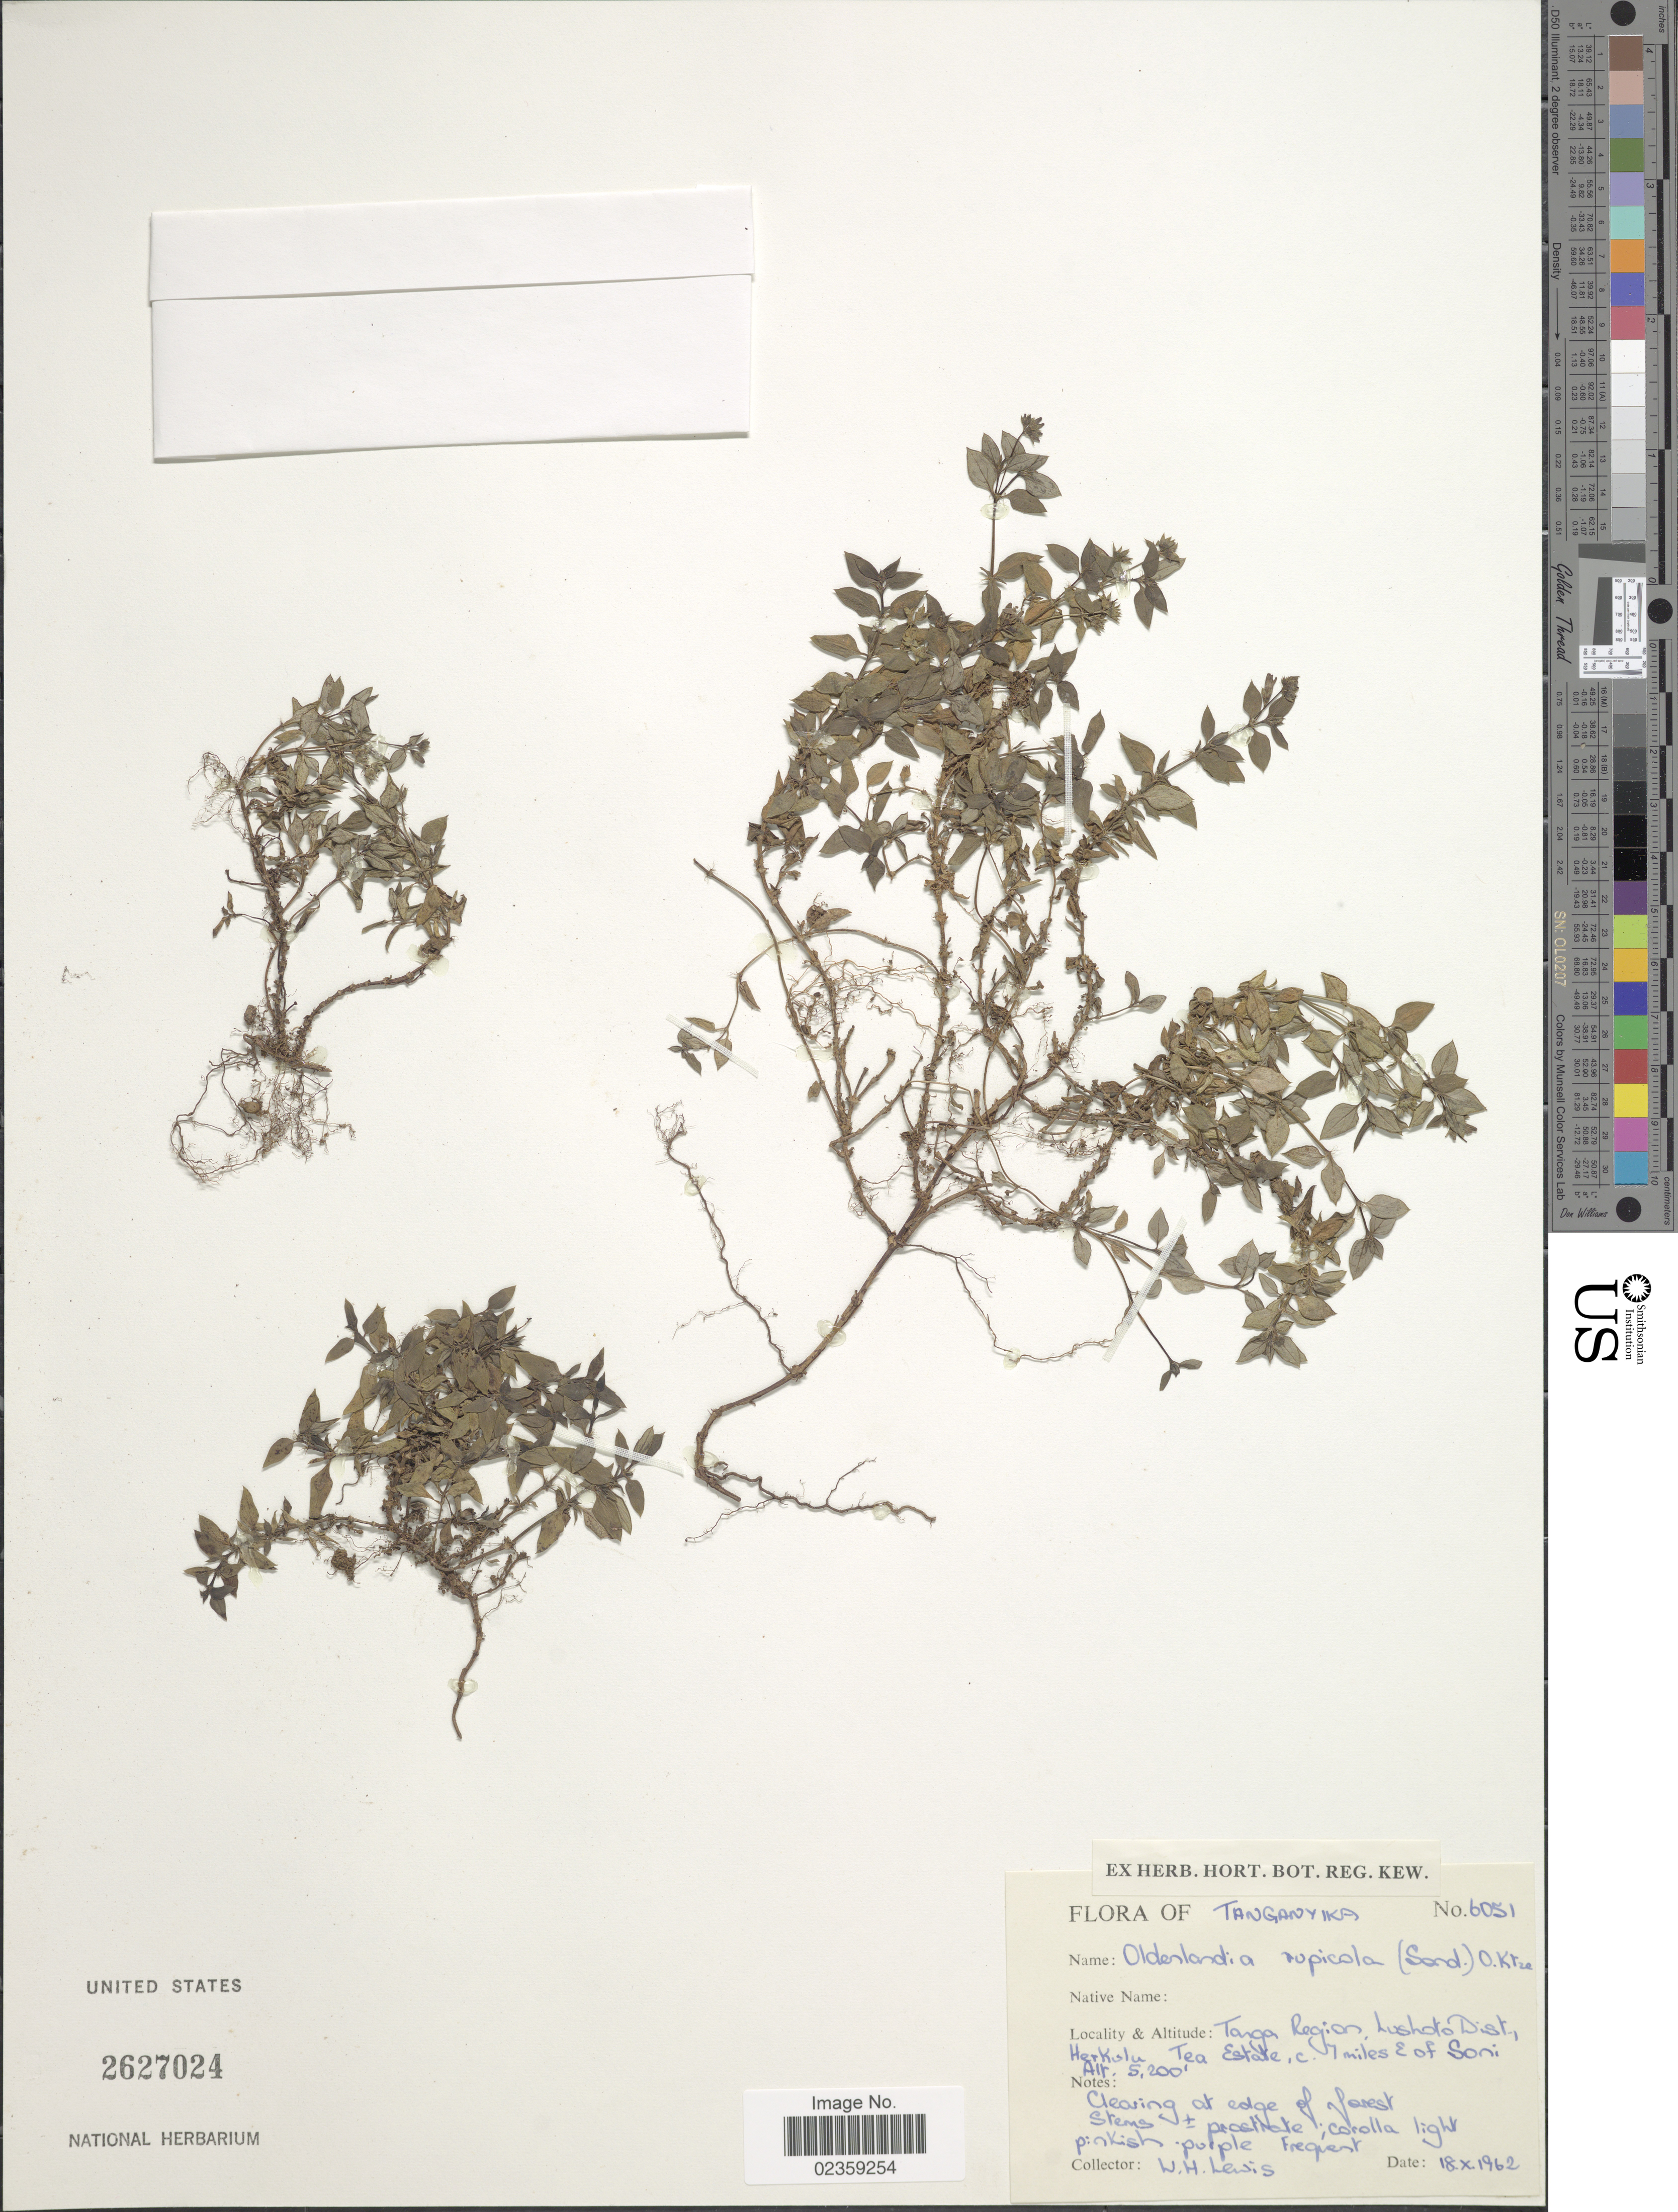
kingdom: Plantae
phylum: Tracheophyta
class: Magnoliopsida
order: Gentianales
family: Rubiaceae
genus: Oldenlandia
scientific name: Oldenlandia rupicola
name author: (Sond.) Kuntze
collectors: W. H. Lewis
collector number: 6051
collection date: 1962-10-18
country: Tanzania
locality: Tanganyika. Targa Region, Lushoto Dist., Herkolu Tea Estate, c. 7 miles E of Soni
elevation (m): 1585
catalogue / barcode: US 2627024